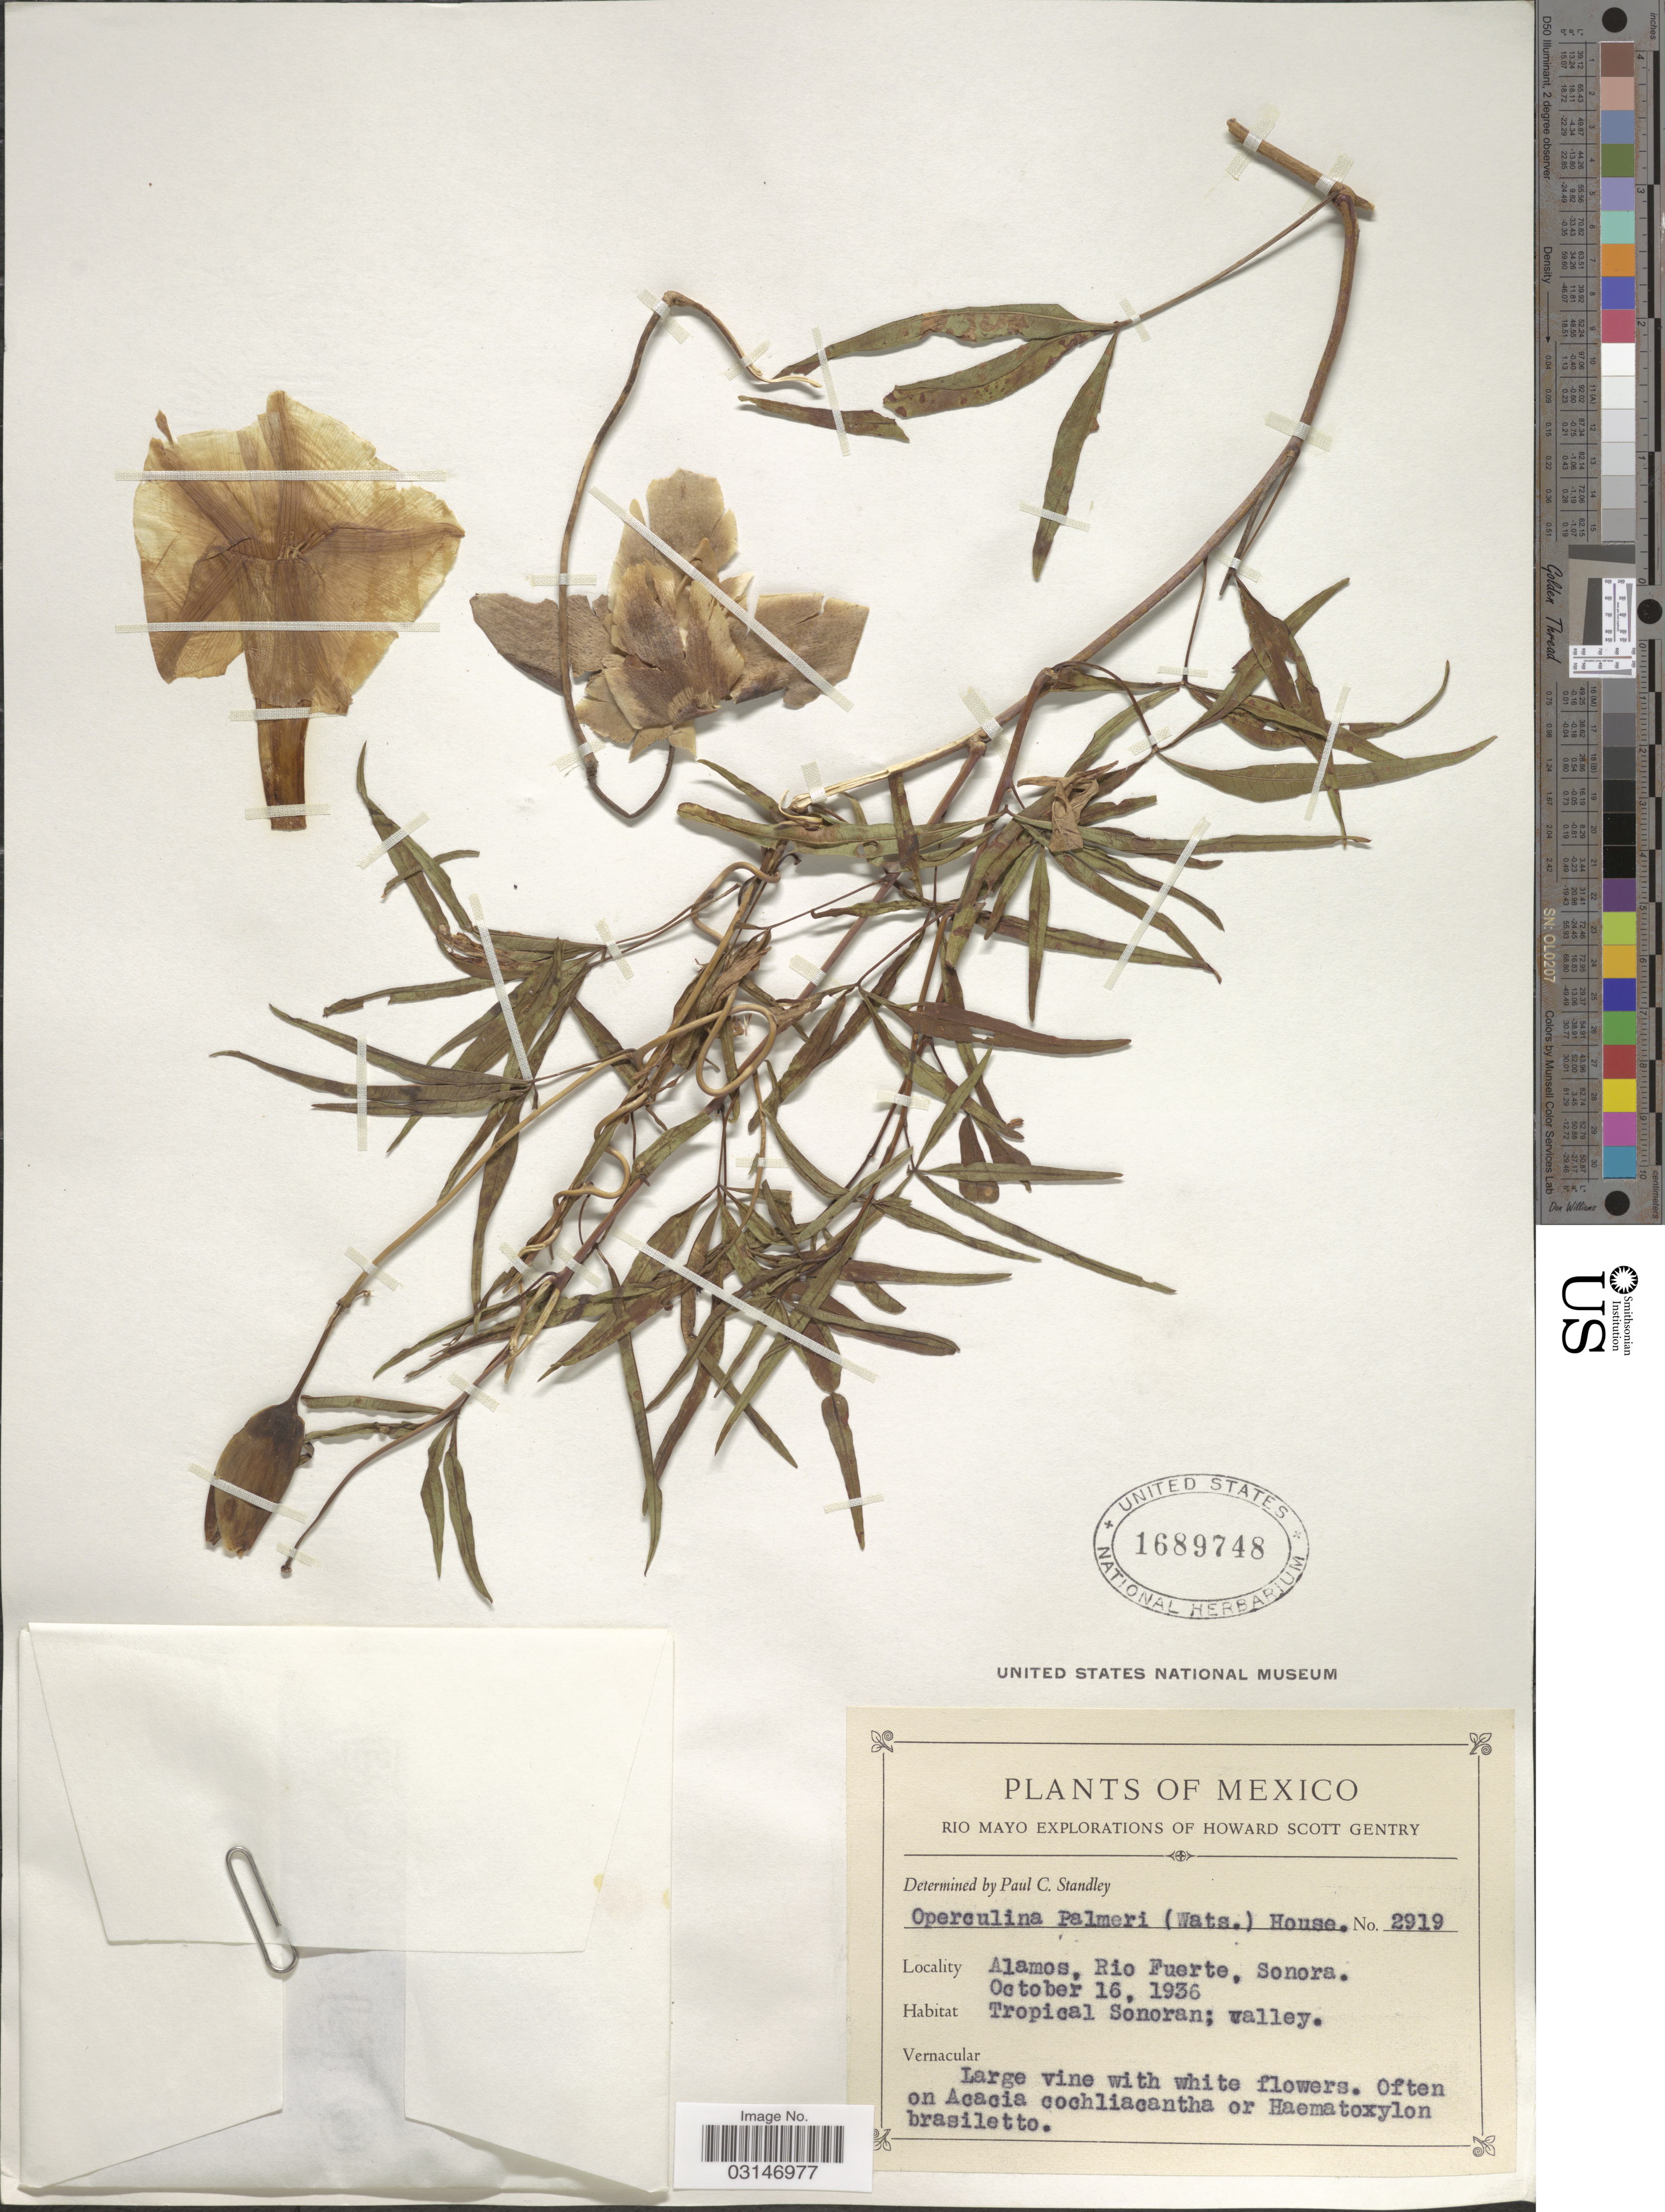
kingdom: Plantae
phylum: Tracheophyta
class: Magnoliopsida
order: Solanales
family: Convolvulaceae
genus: Distimake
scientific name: Distimake palmeri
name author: (S. Watson) A. R. Simões & Sim.-Bianch.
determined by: Strong, Mark T., (BOT), Smithsonian Institution - National Museum of Natural History (UNITED STATES)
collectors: H. S. Gentry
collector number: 2919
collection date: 1936-10-16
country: Mexico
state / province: Sonora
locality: Rio Mayo, Alamos, Rio Fuerte, Sonora, Tropical Sonoran; valley.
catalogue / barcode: US 1689748